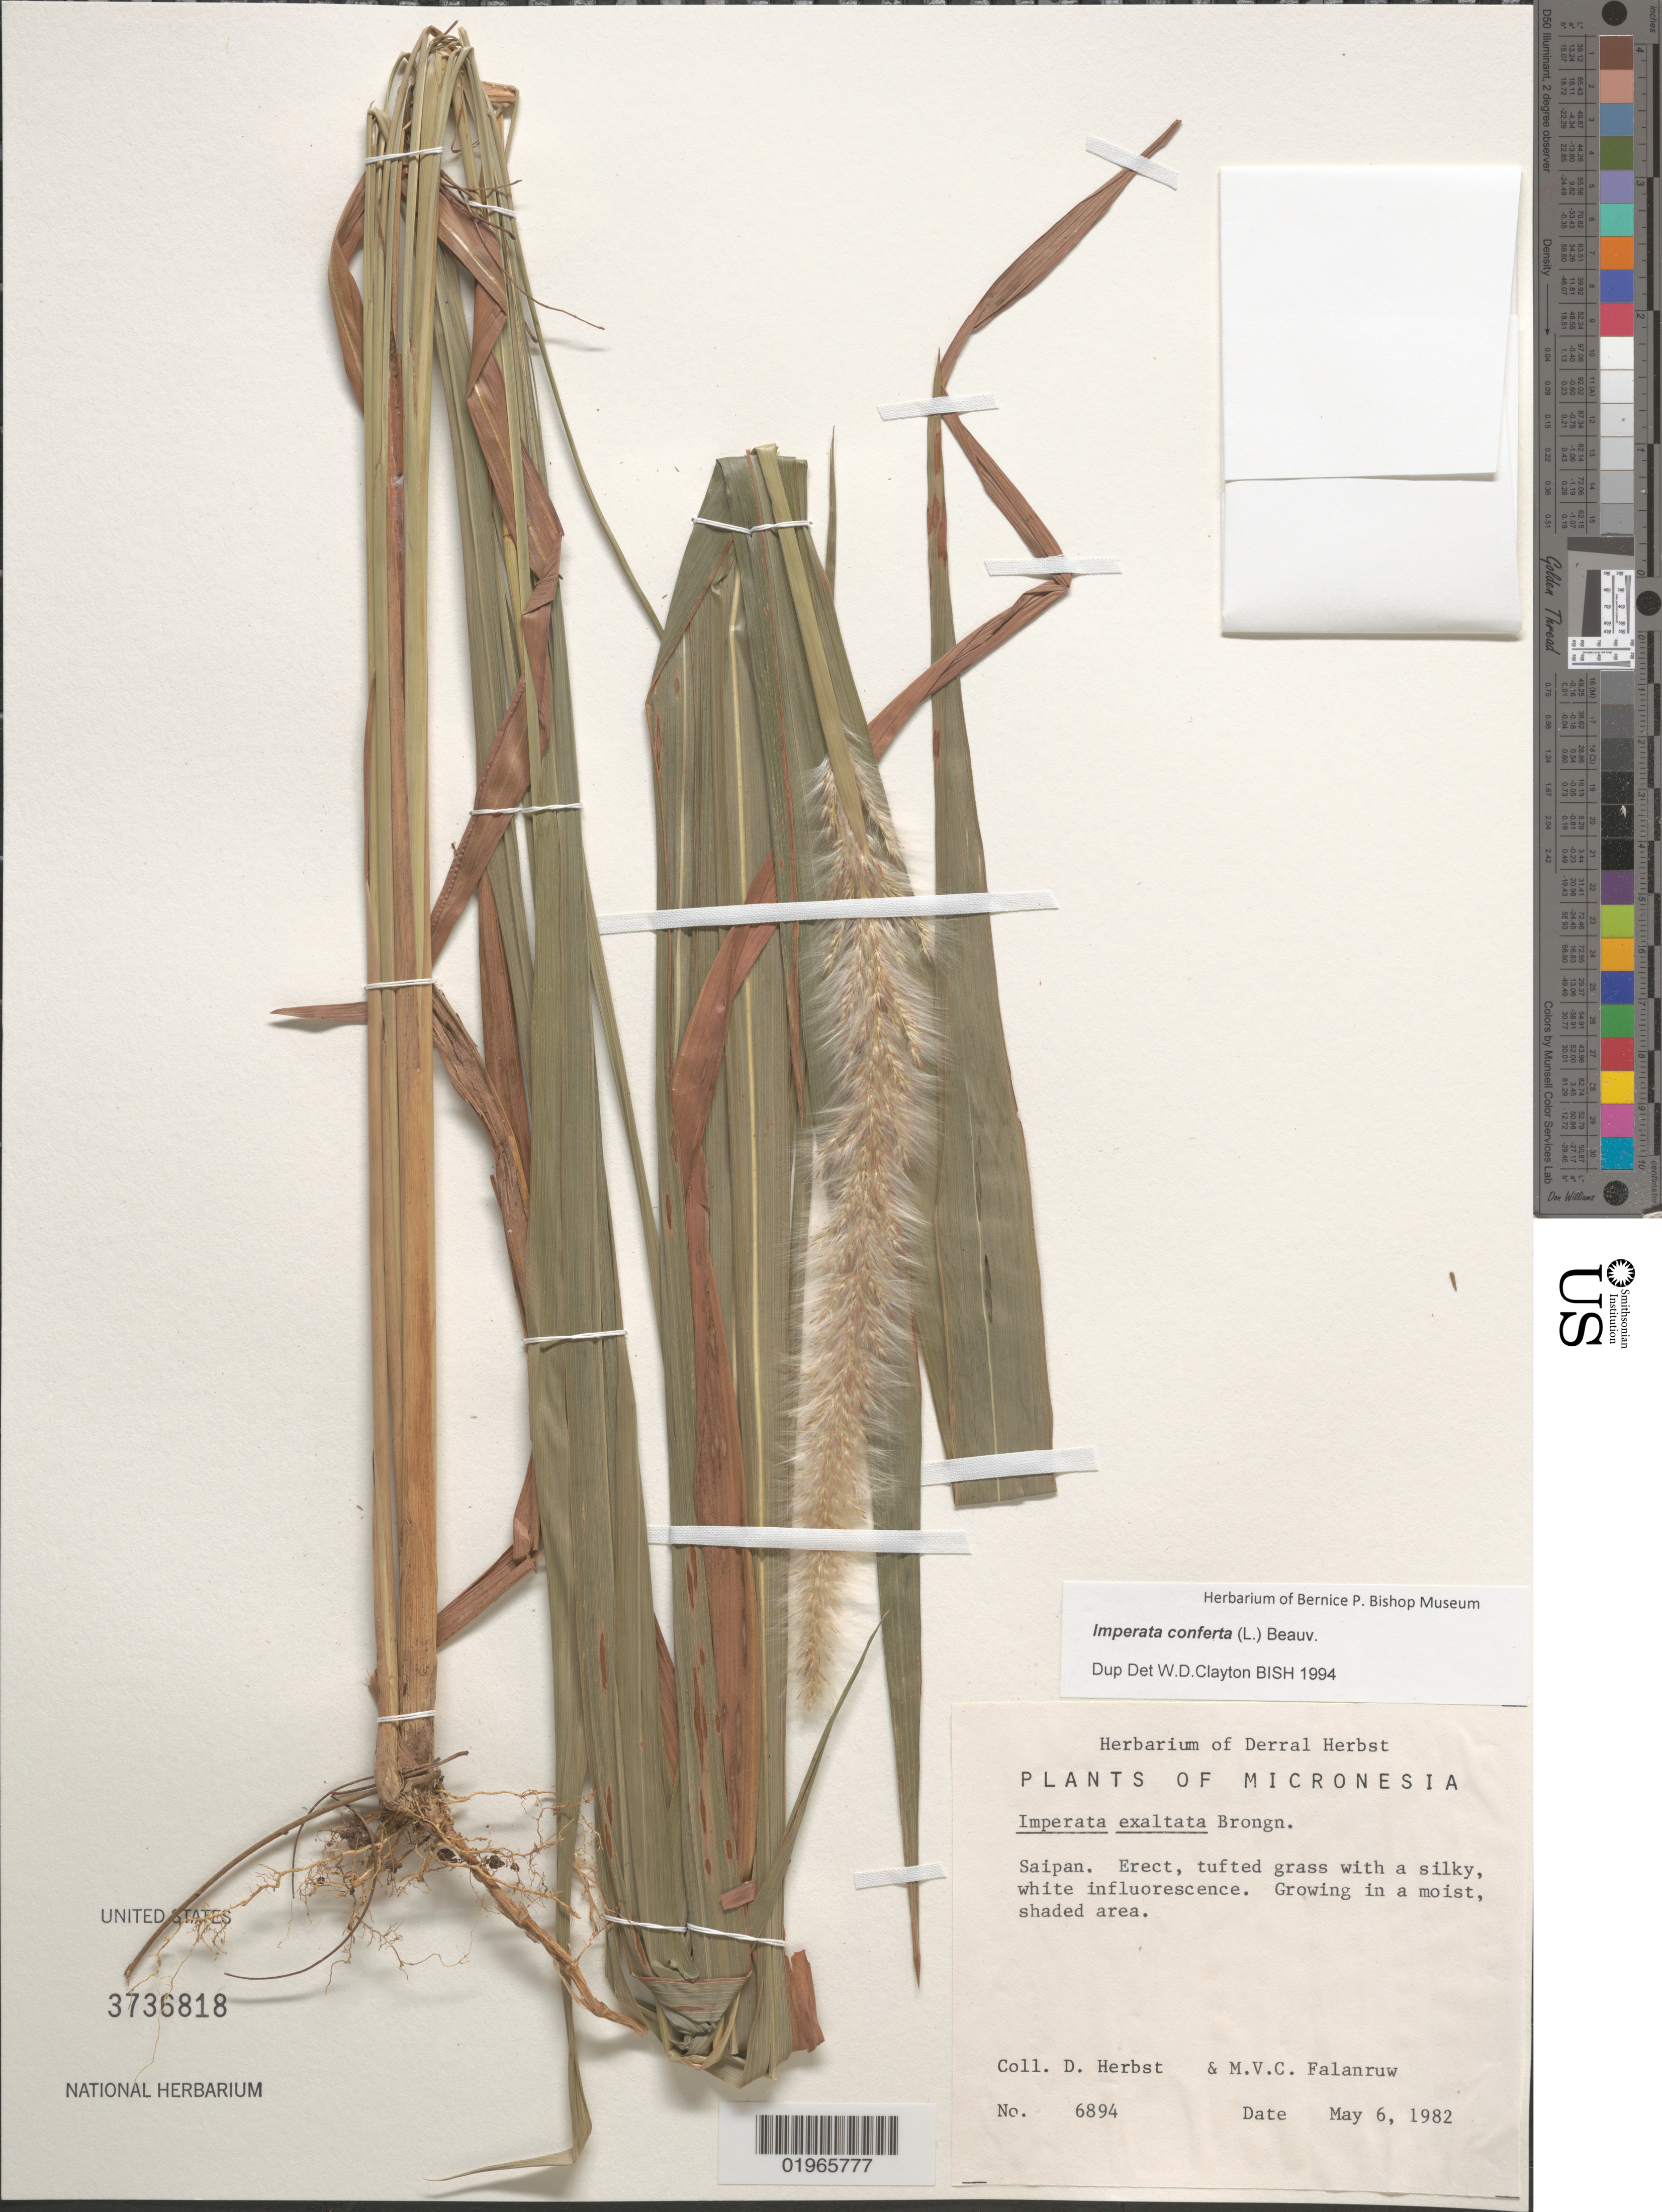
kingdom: Plantae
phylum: Tracheophyta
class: Liliopsida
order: Poales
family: Poaceae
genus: Imperata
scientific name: Imperata conferta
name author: (J. Presl) Ohwi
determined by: Clayton, W. D.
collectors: D. Herbst & M. V. Falanruw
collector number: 6894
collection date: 1982-05-06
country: Northern Mariana Islands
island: Saipan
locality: Saipan.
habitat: Moist, shaded area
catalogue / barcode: US 3736818